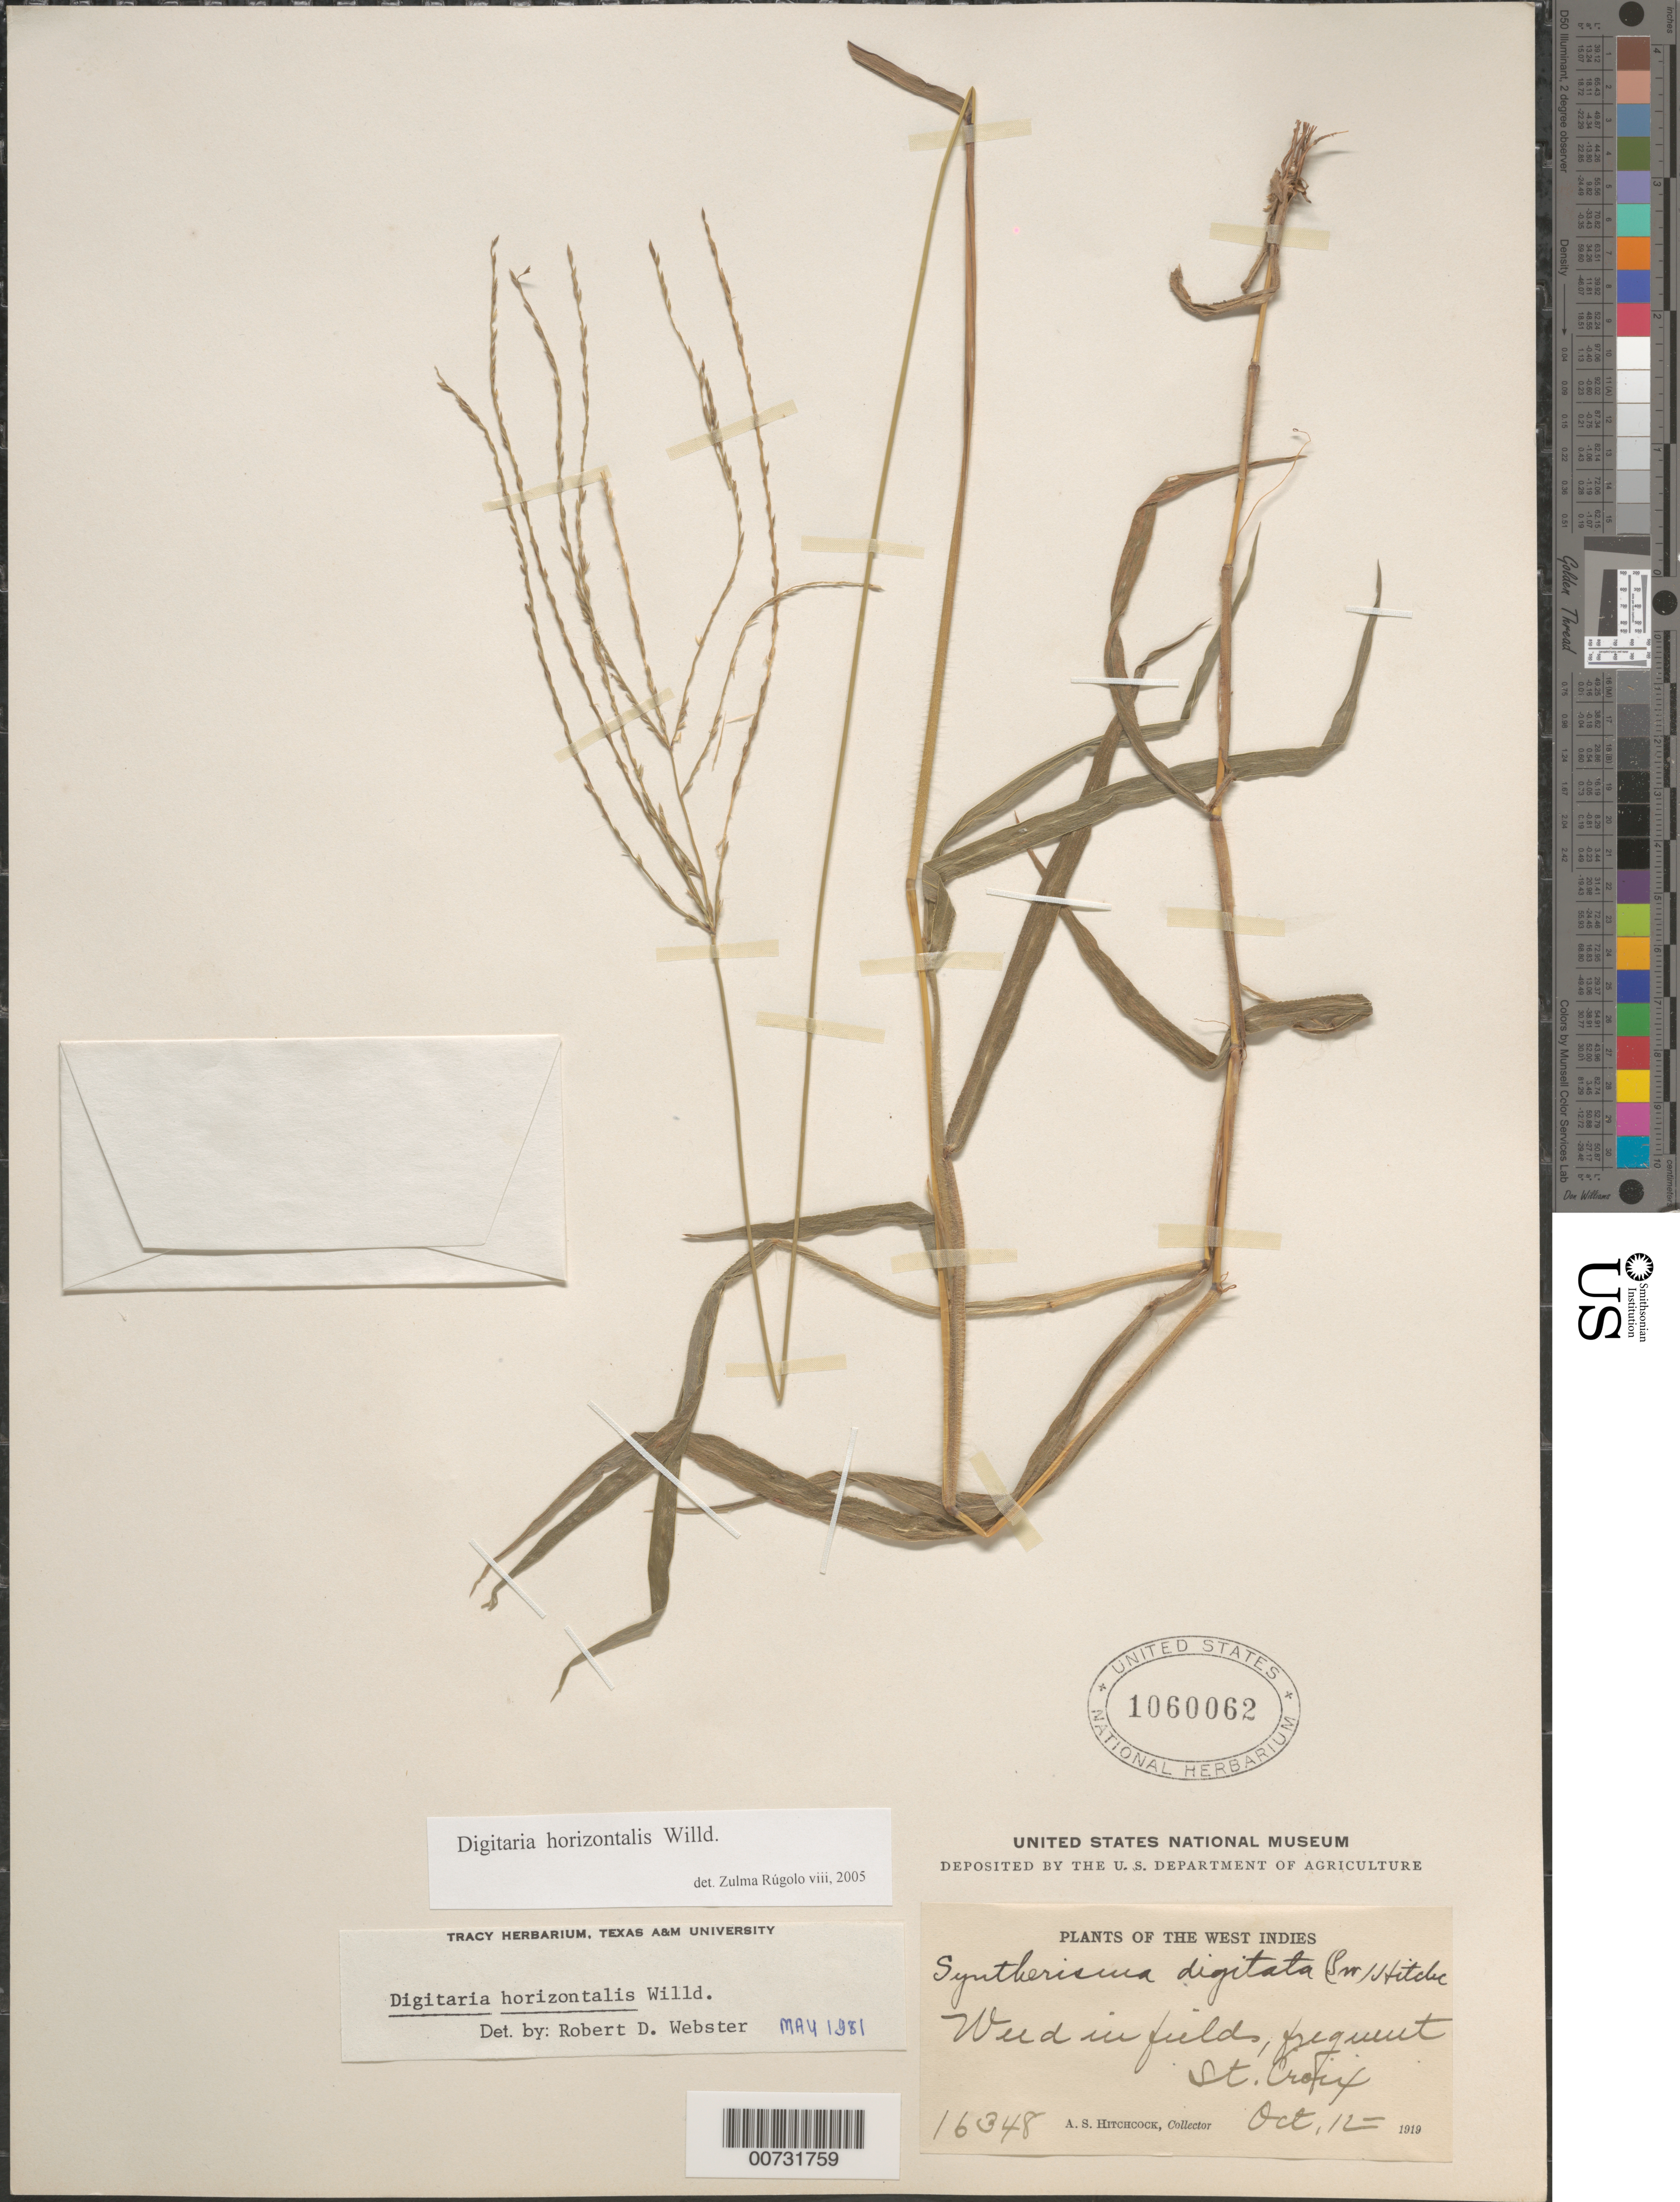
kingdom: Plantae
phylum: Tracheophyta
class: Liliopsida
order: Poales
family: Poaceae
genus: Digitaria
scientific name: Digitaria horizontalis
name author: Willd.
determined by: Webster, Robert D.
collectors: A. S. Hitchcock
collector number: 16348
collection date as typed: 12 Oct 1919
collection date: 1919-10-12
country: U.S. Virgin Islands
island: St. Croix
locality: St. Croix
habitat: Weed in fields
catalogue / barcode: US 1060062